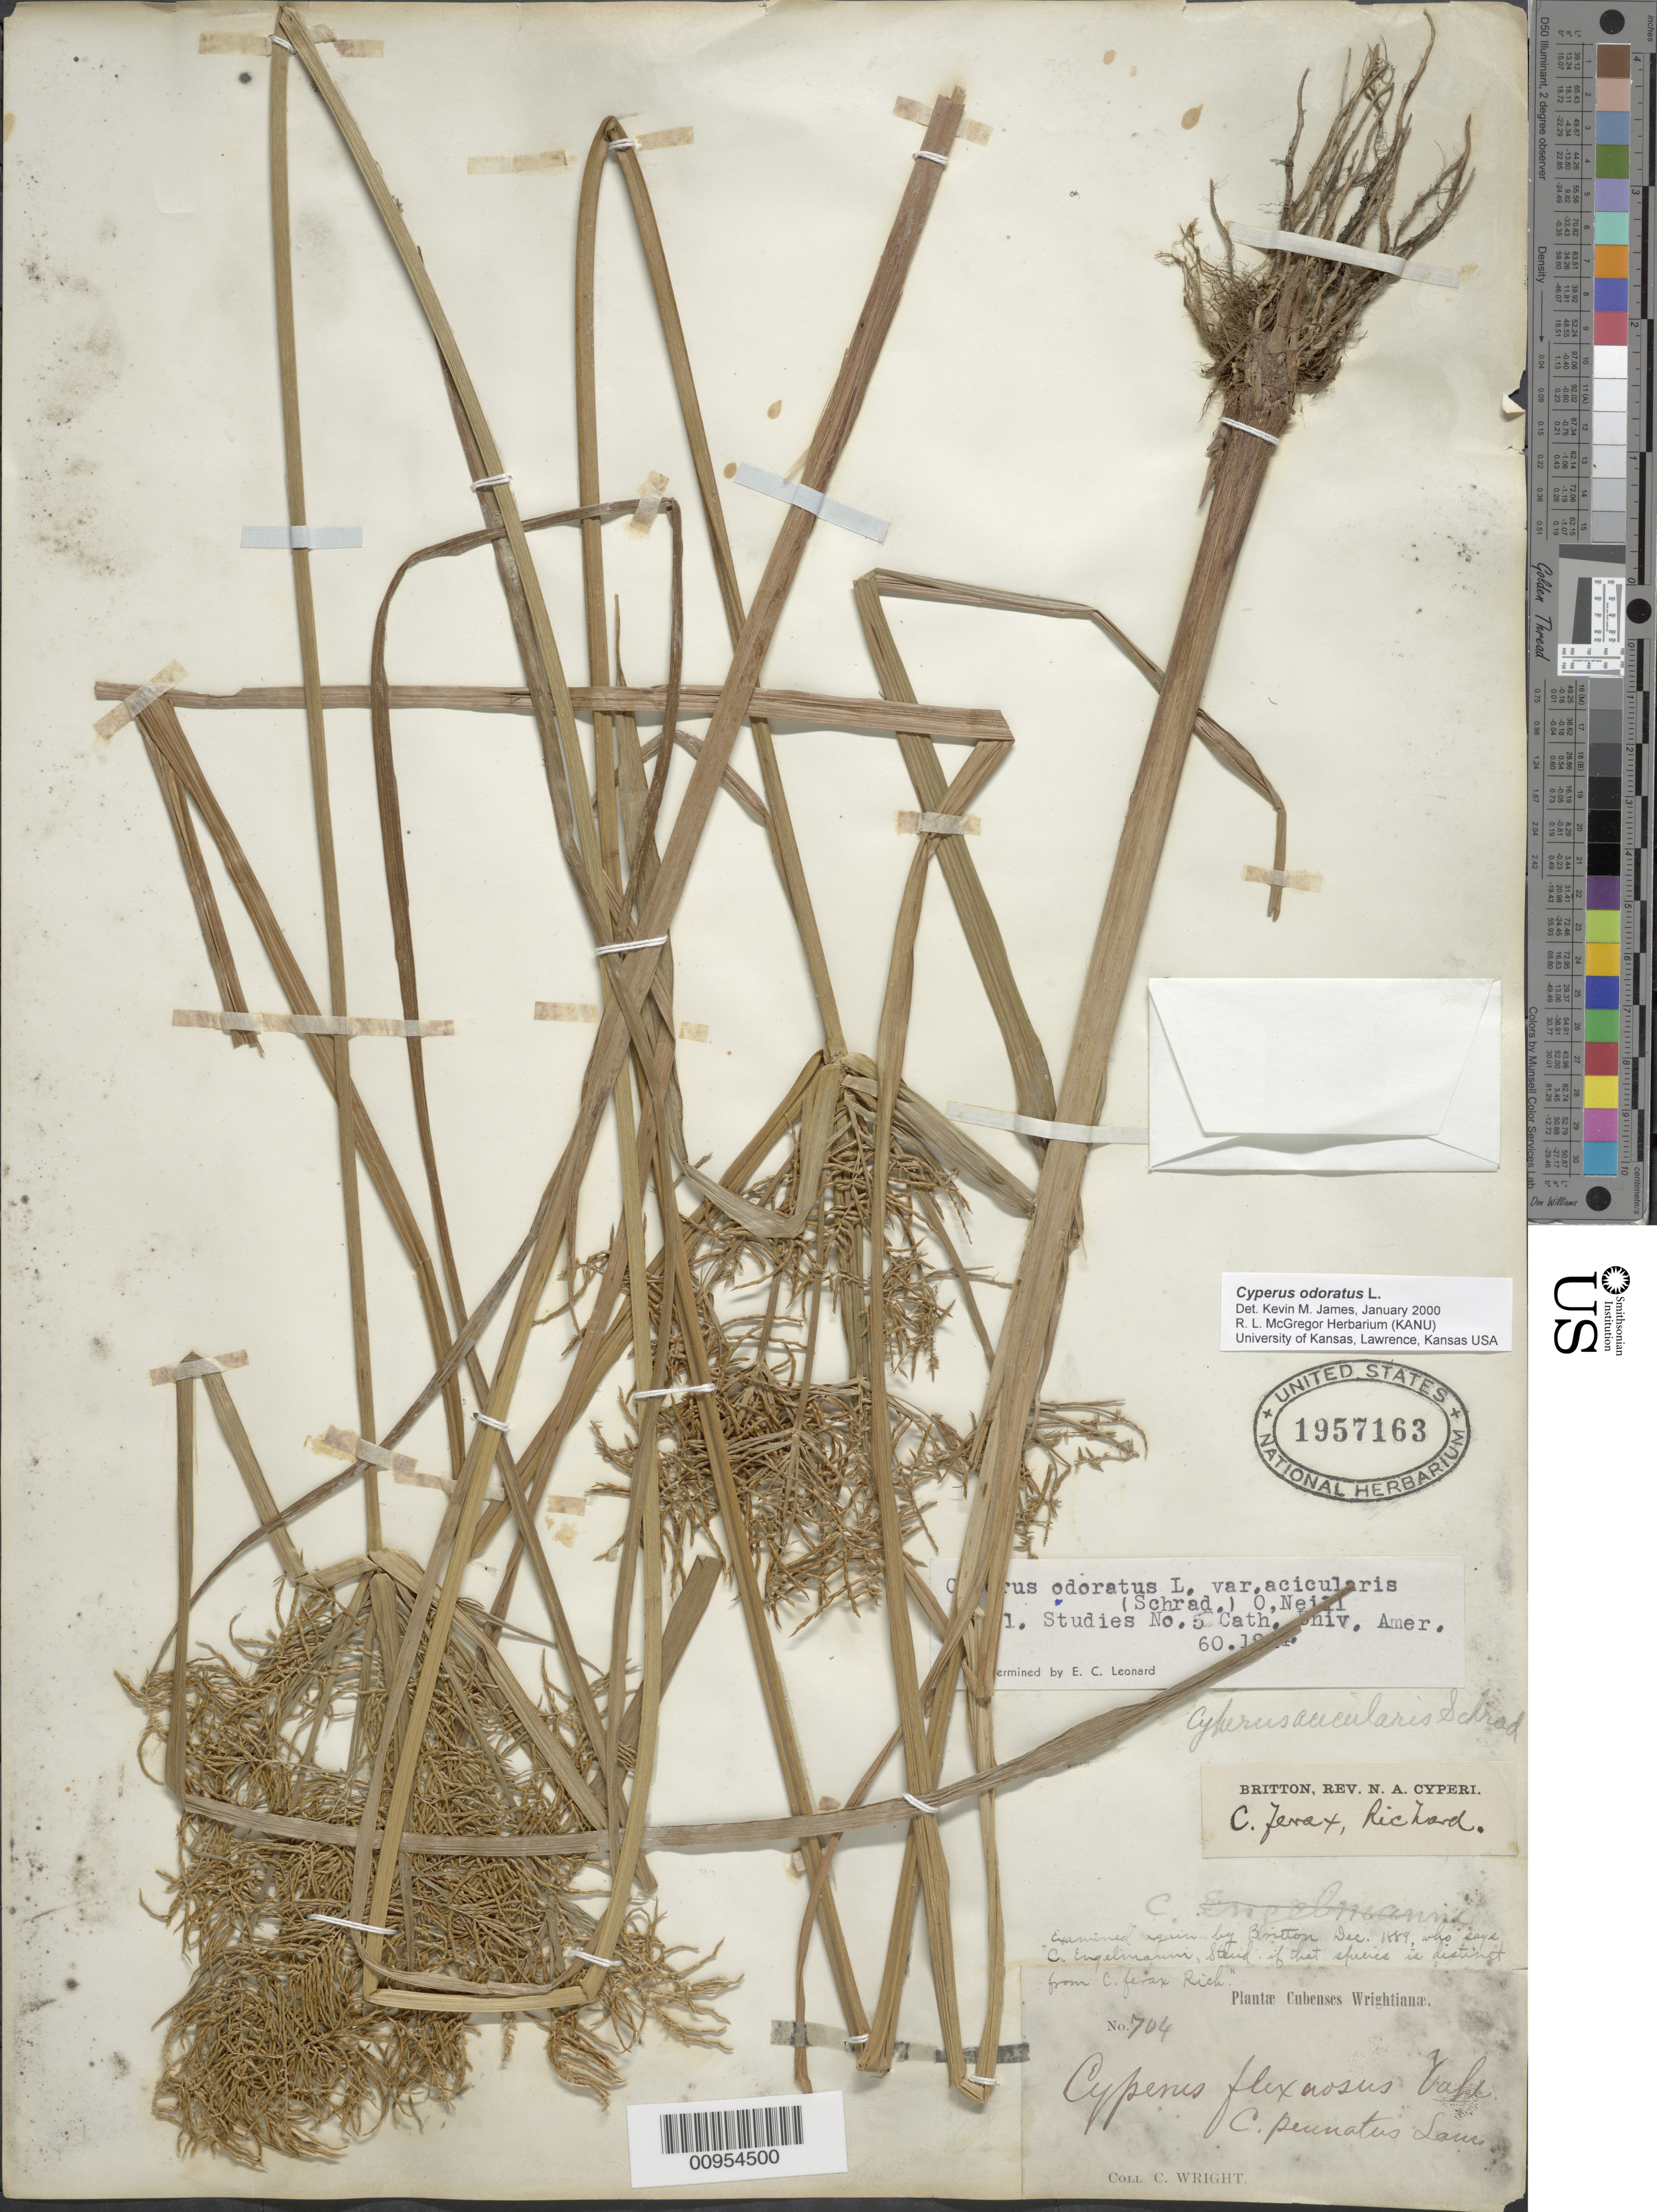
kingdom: Plantae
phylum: Tracheophyta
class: Liliopsida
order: Poales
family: Cyperaceae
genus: Cyperus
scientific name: Cyperus strongii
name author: G.C. Tucker & Gandhi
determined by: Strong, Mark T., (BOT), Smithsonian Institution - National Museum of Natural History (UNITED STATES)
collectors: C. Wright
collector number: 704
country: Cuba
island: Cuba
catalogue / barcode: US 1957163